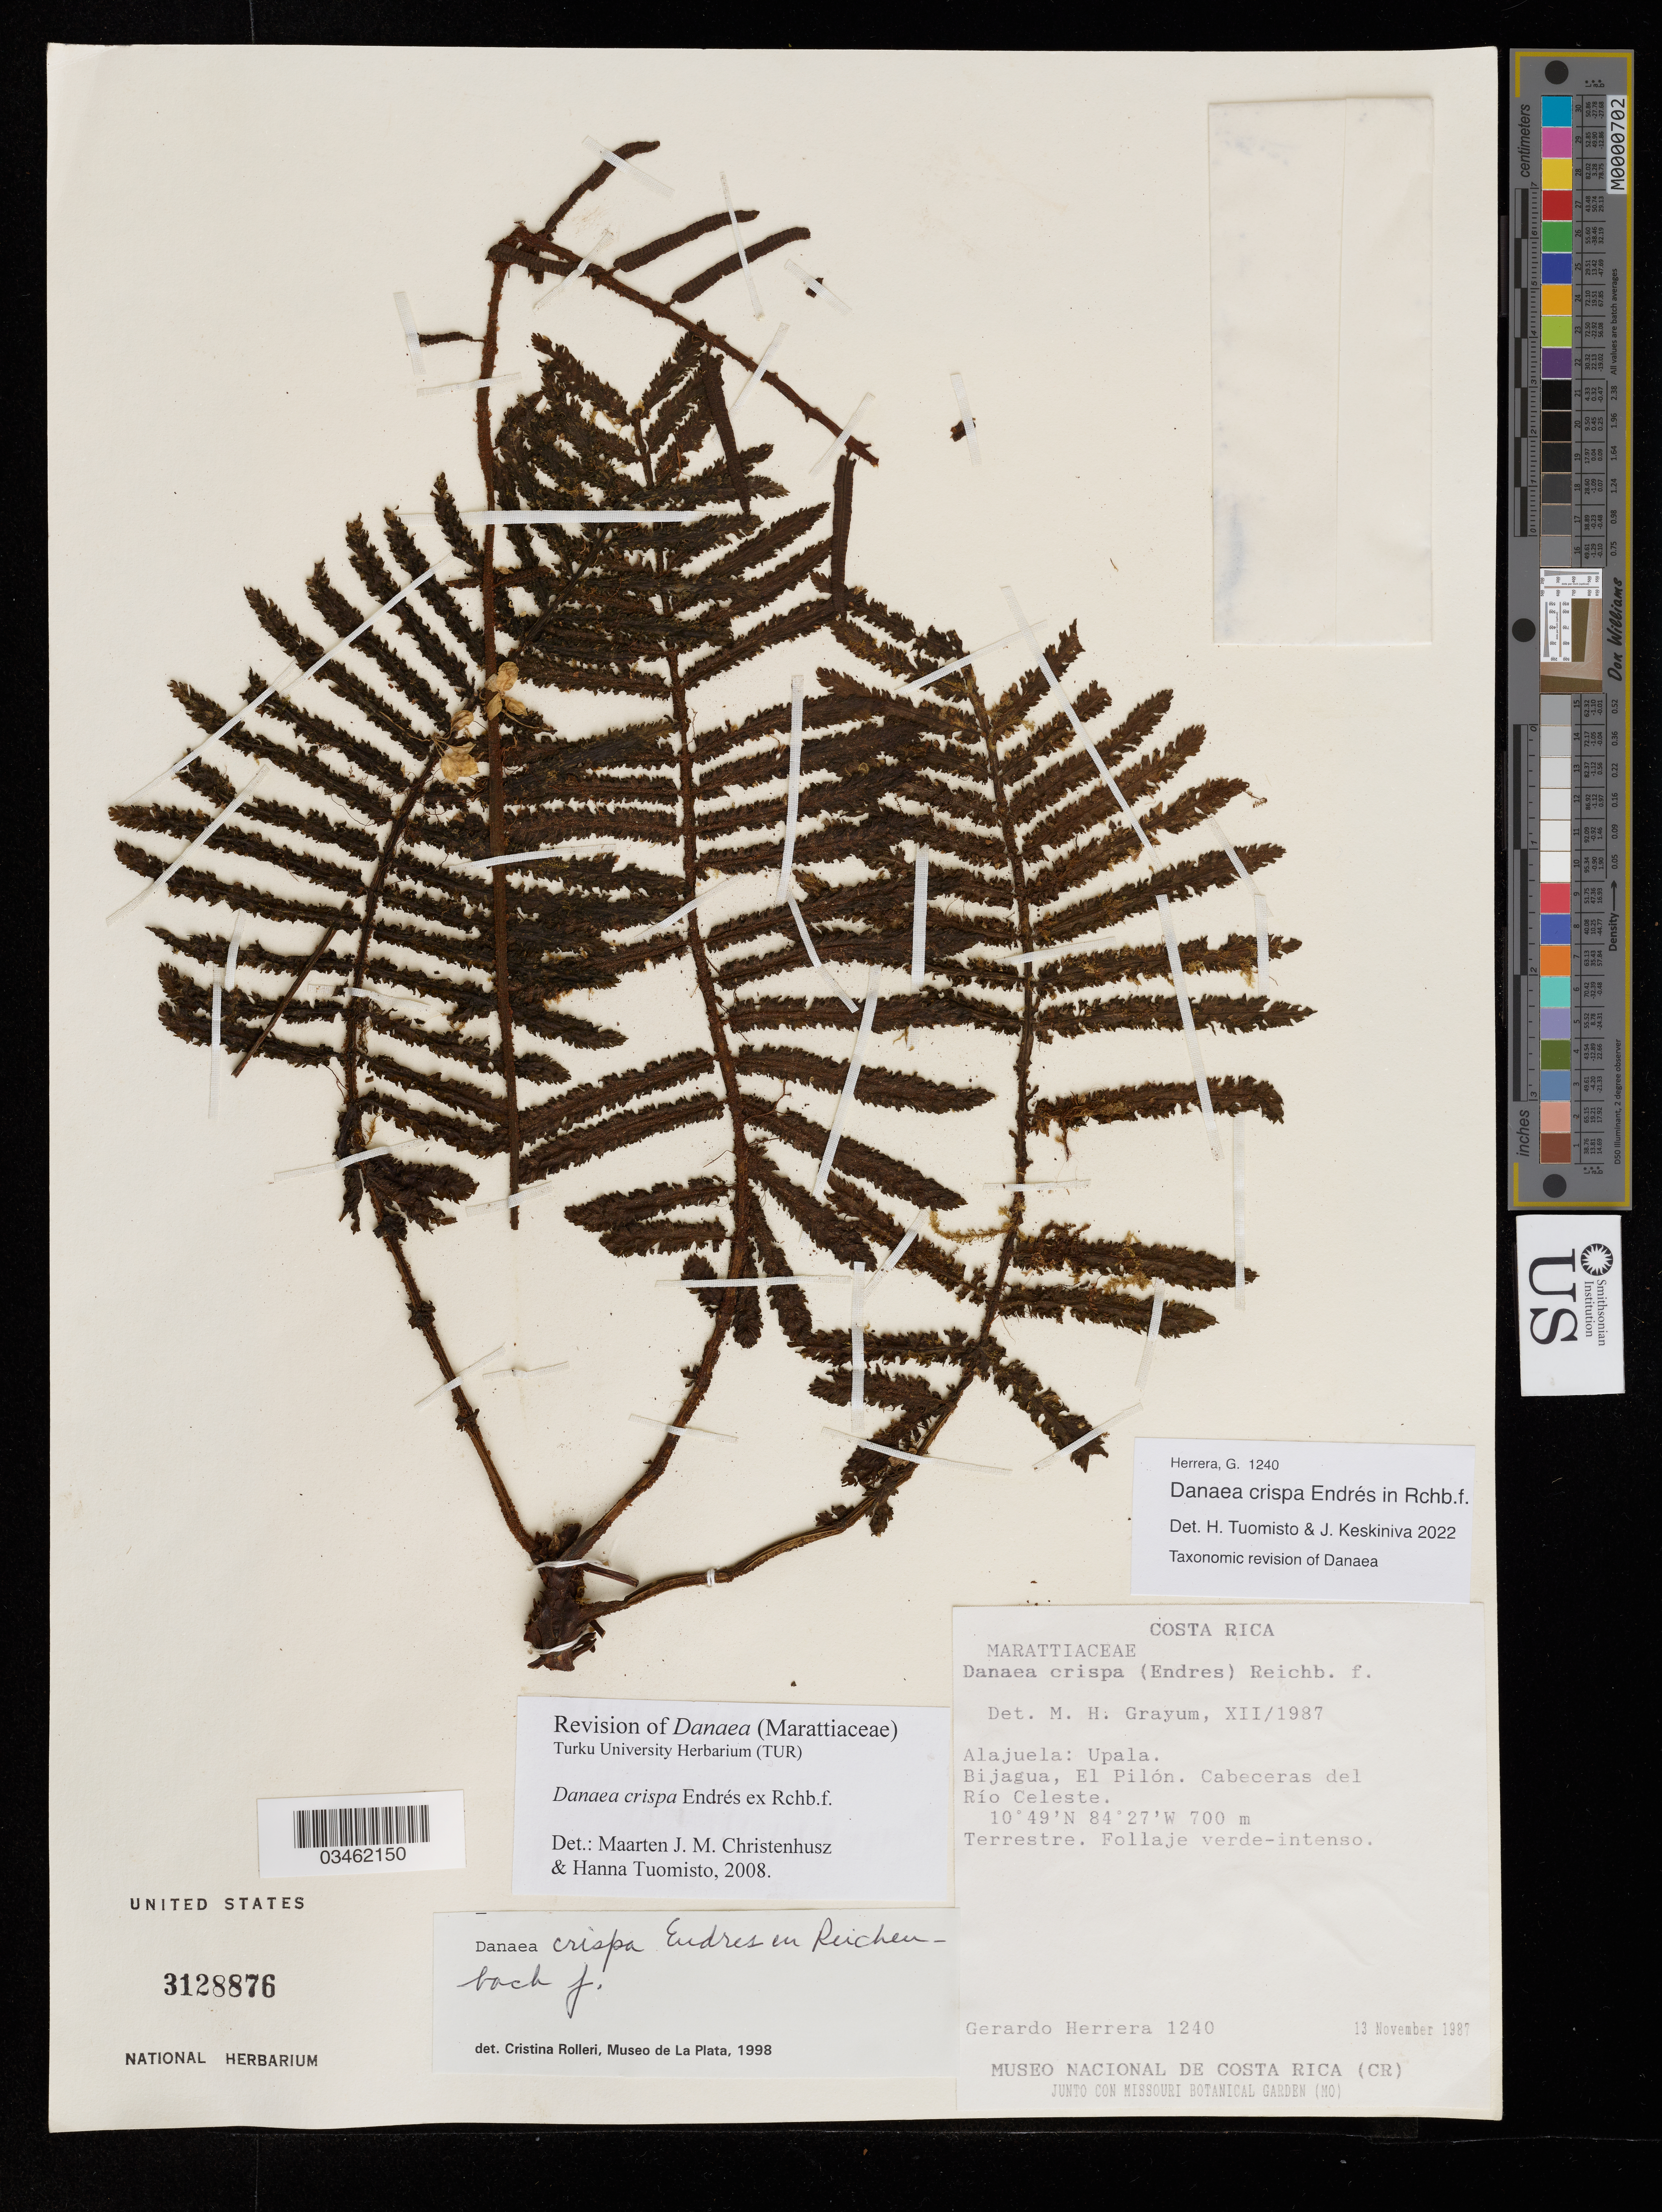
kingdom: Plantae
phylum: Tracheophyta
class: Polypodiopsida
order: Marattiales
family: Marattiaceae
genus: Danaea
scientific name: Danaea crispa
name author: Endrés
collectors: G. Herrera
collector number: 1240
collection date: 1987-11-13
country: Costa Rica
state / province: Alajuela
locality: Upala. Bijagua, El Pilón. Cabeceras del Río Celeste.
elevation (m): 700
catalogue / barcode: US 3128876